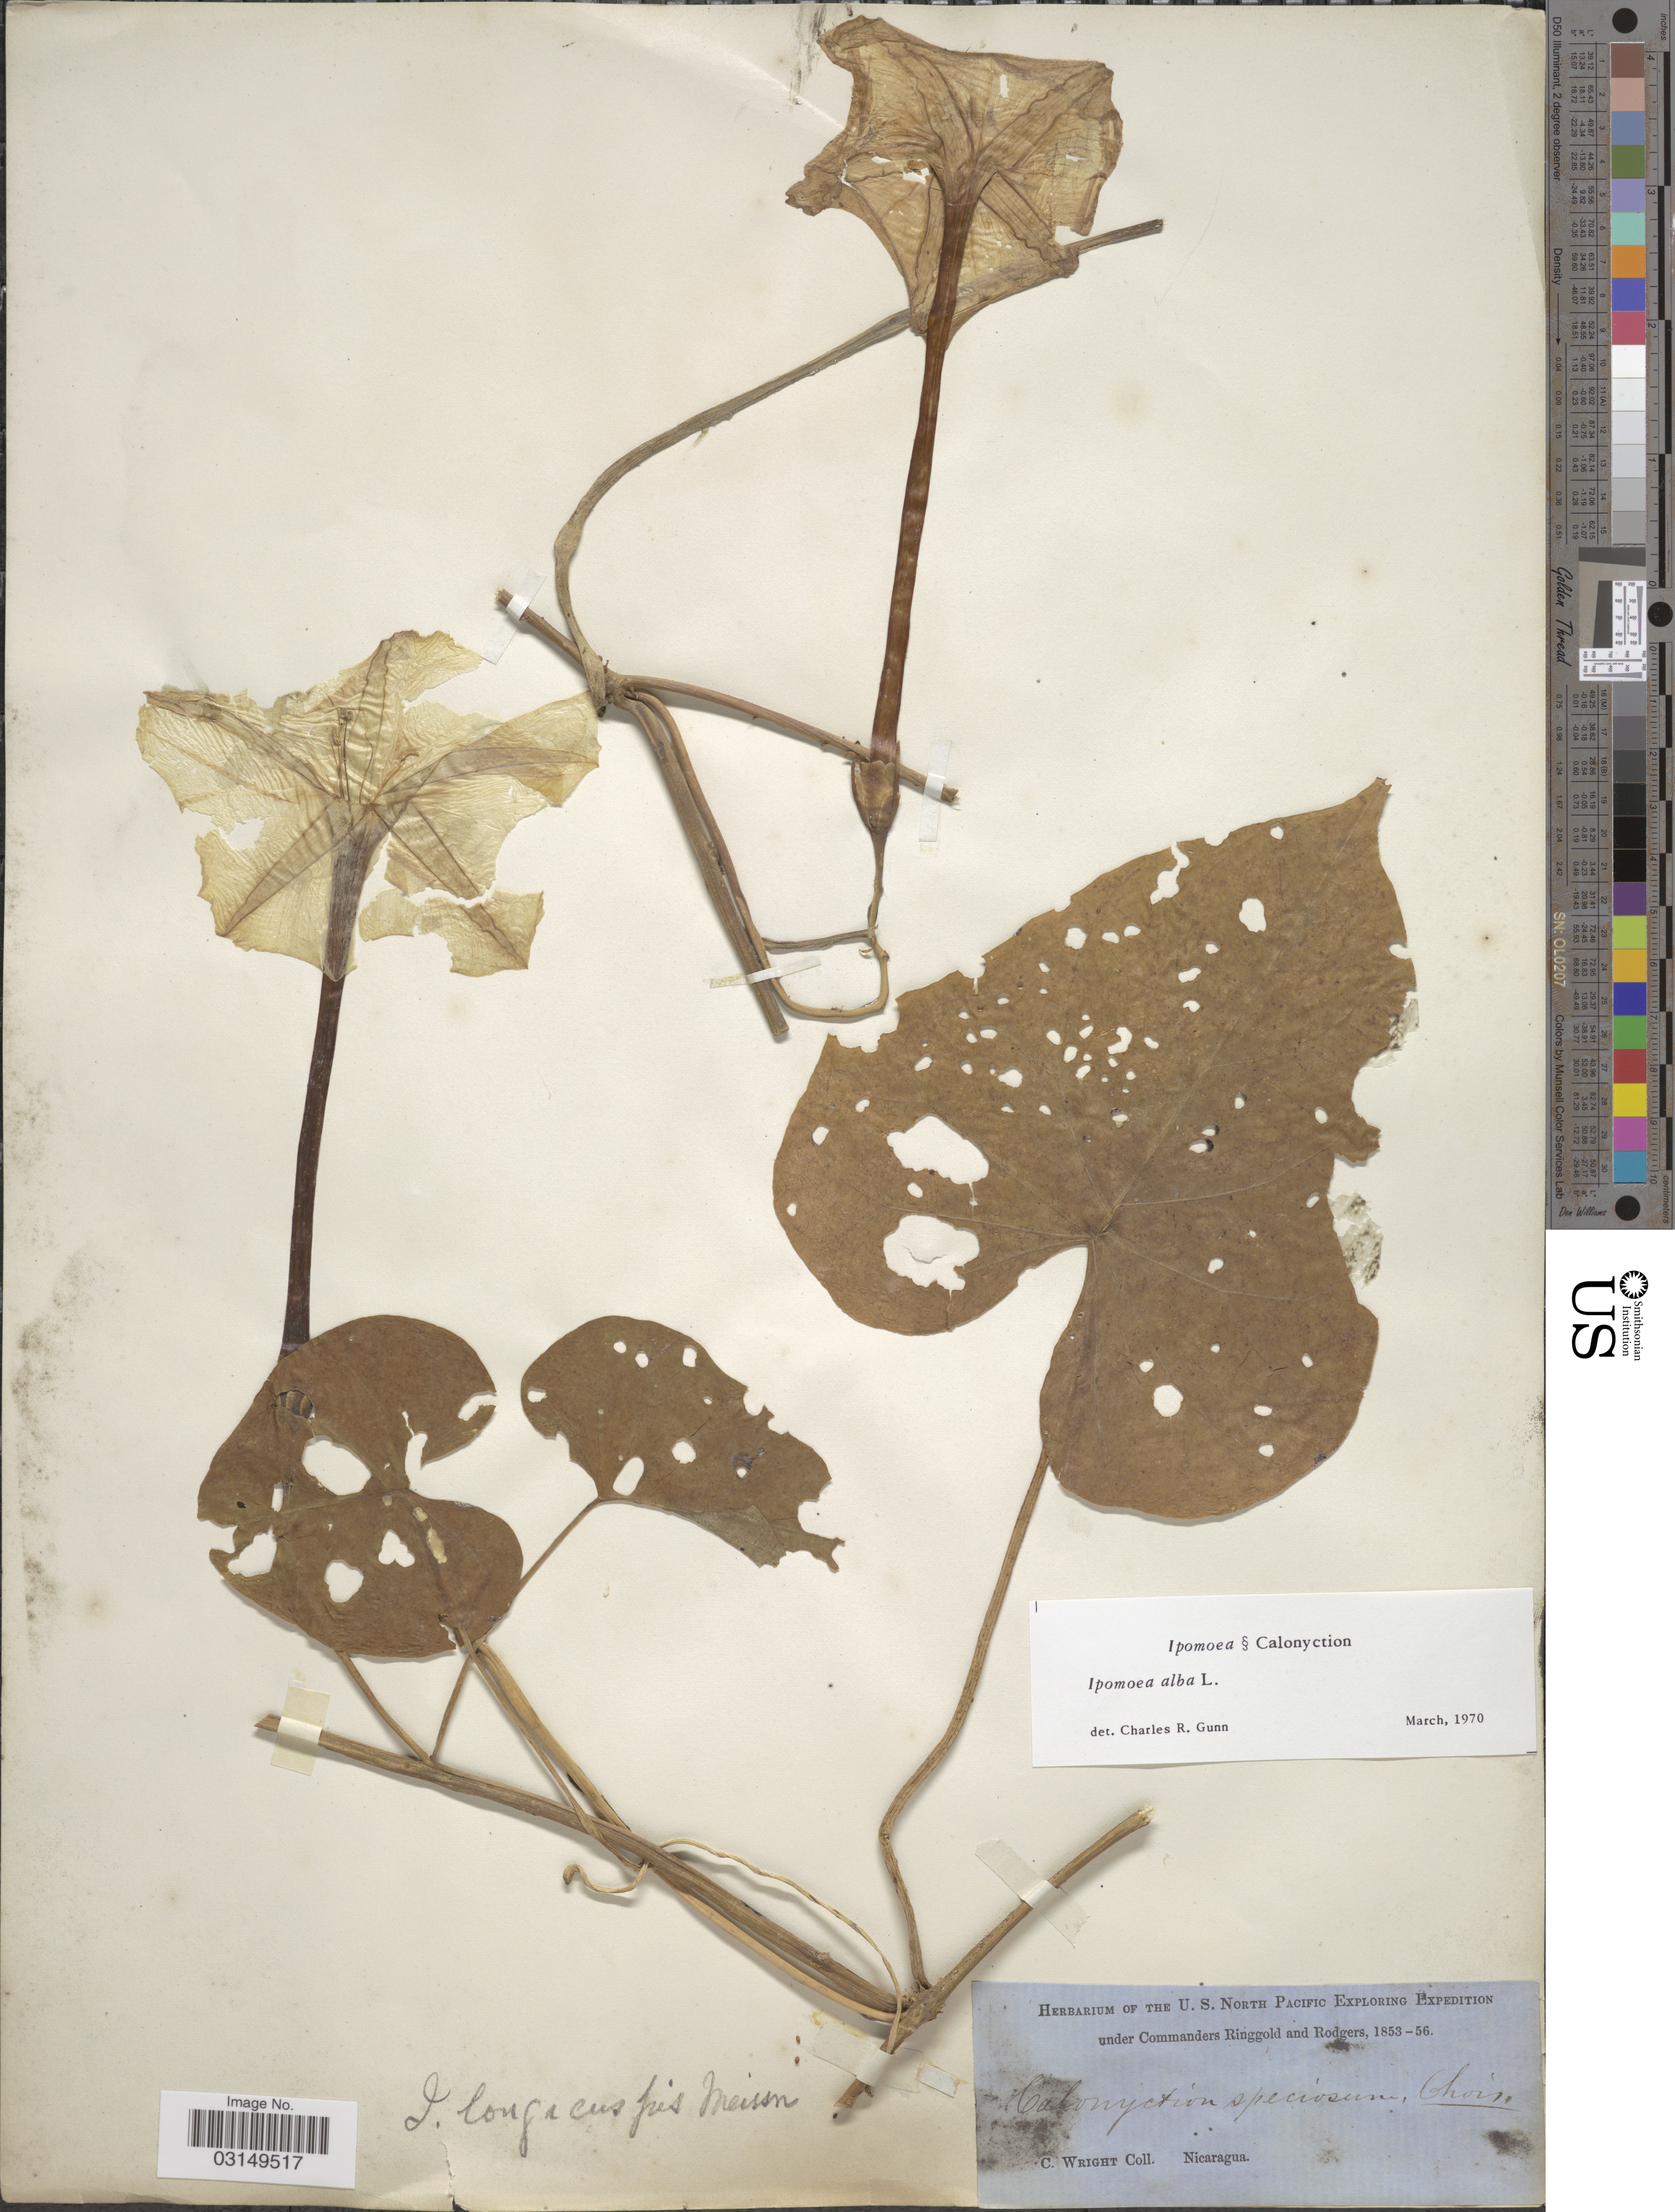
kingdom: Plantae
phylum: Tracheophyta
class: Magnoliopsida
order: Solanales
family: Convolvulaceae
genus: Ipomoea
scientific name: Ipomoea alba L.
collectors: C. Wright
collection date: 1853/1856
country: Nicaragua